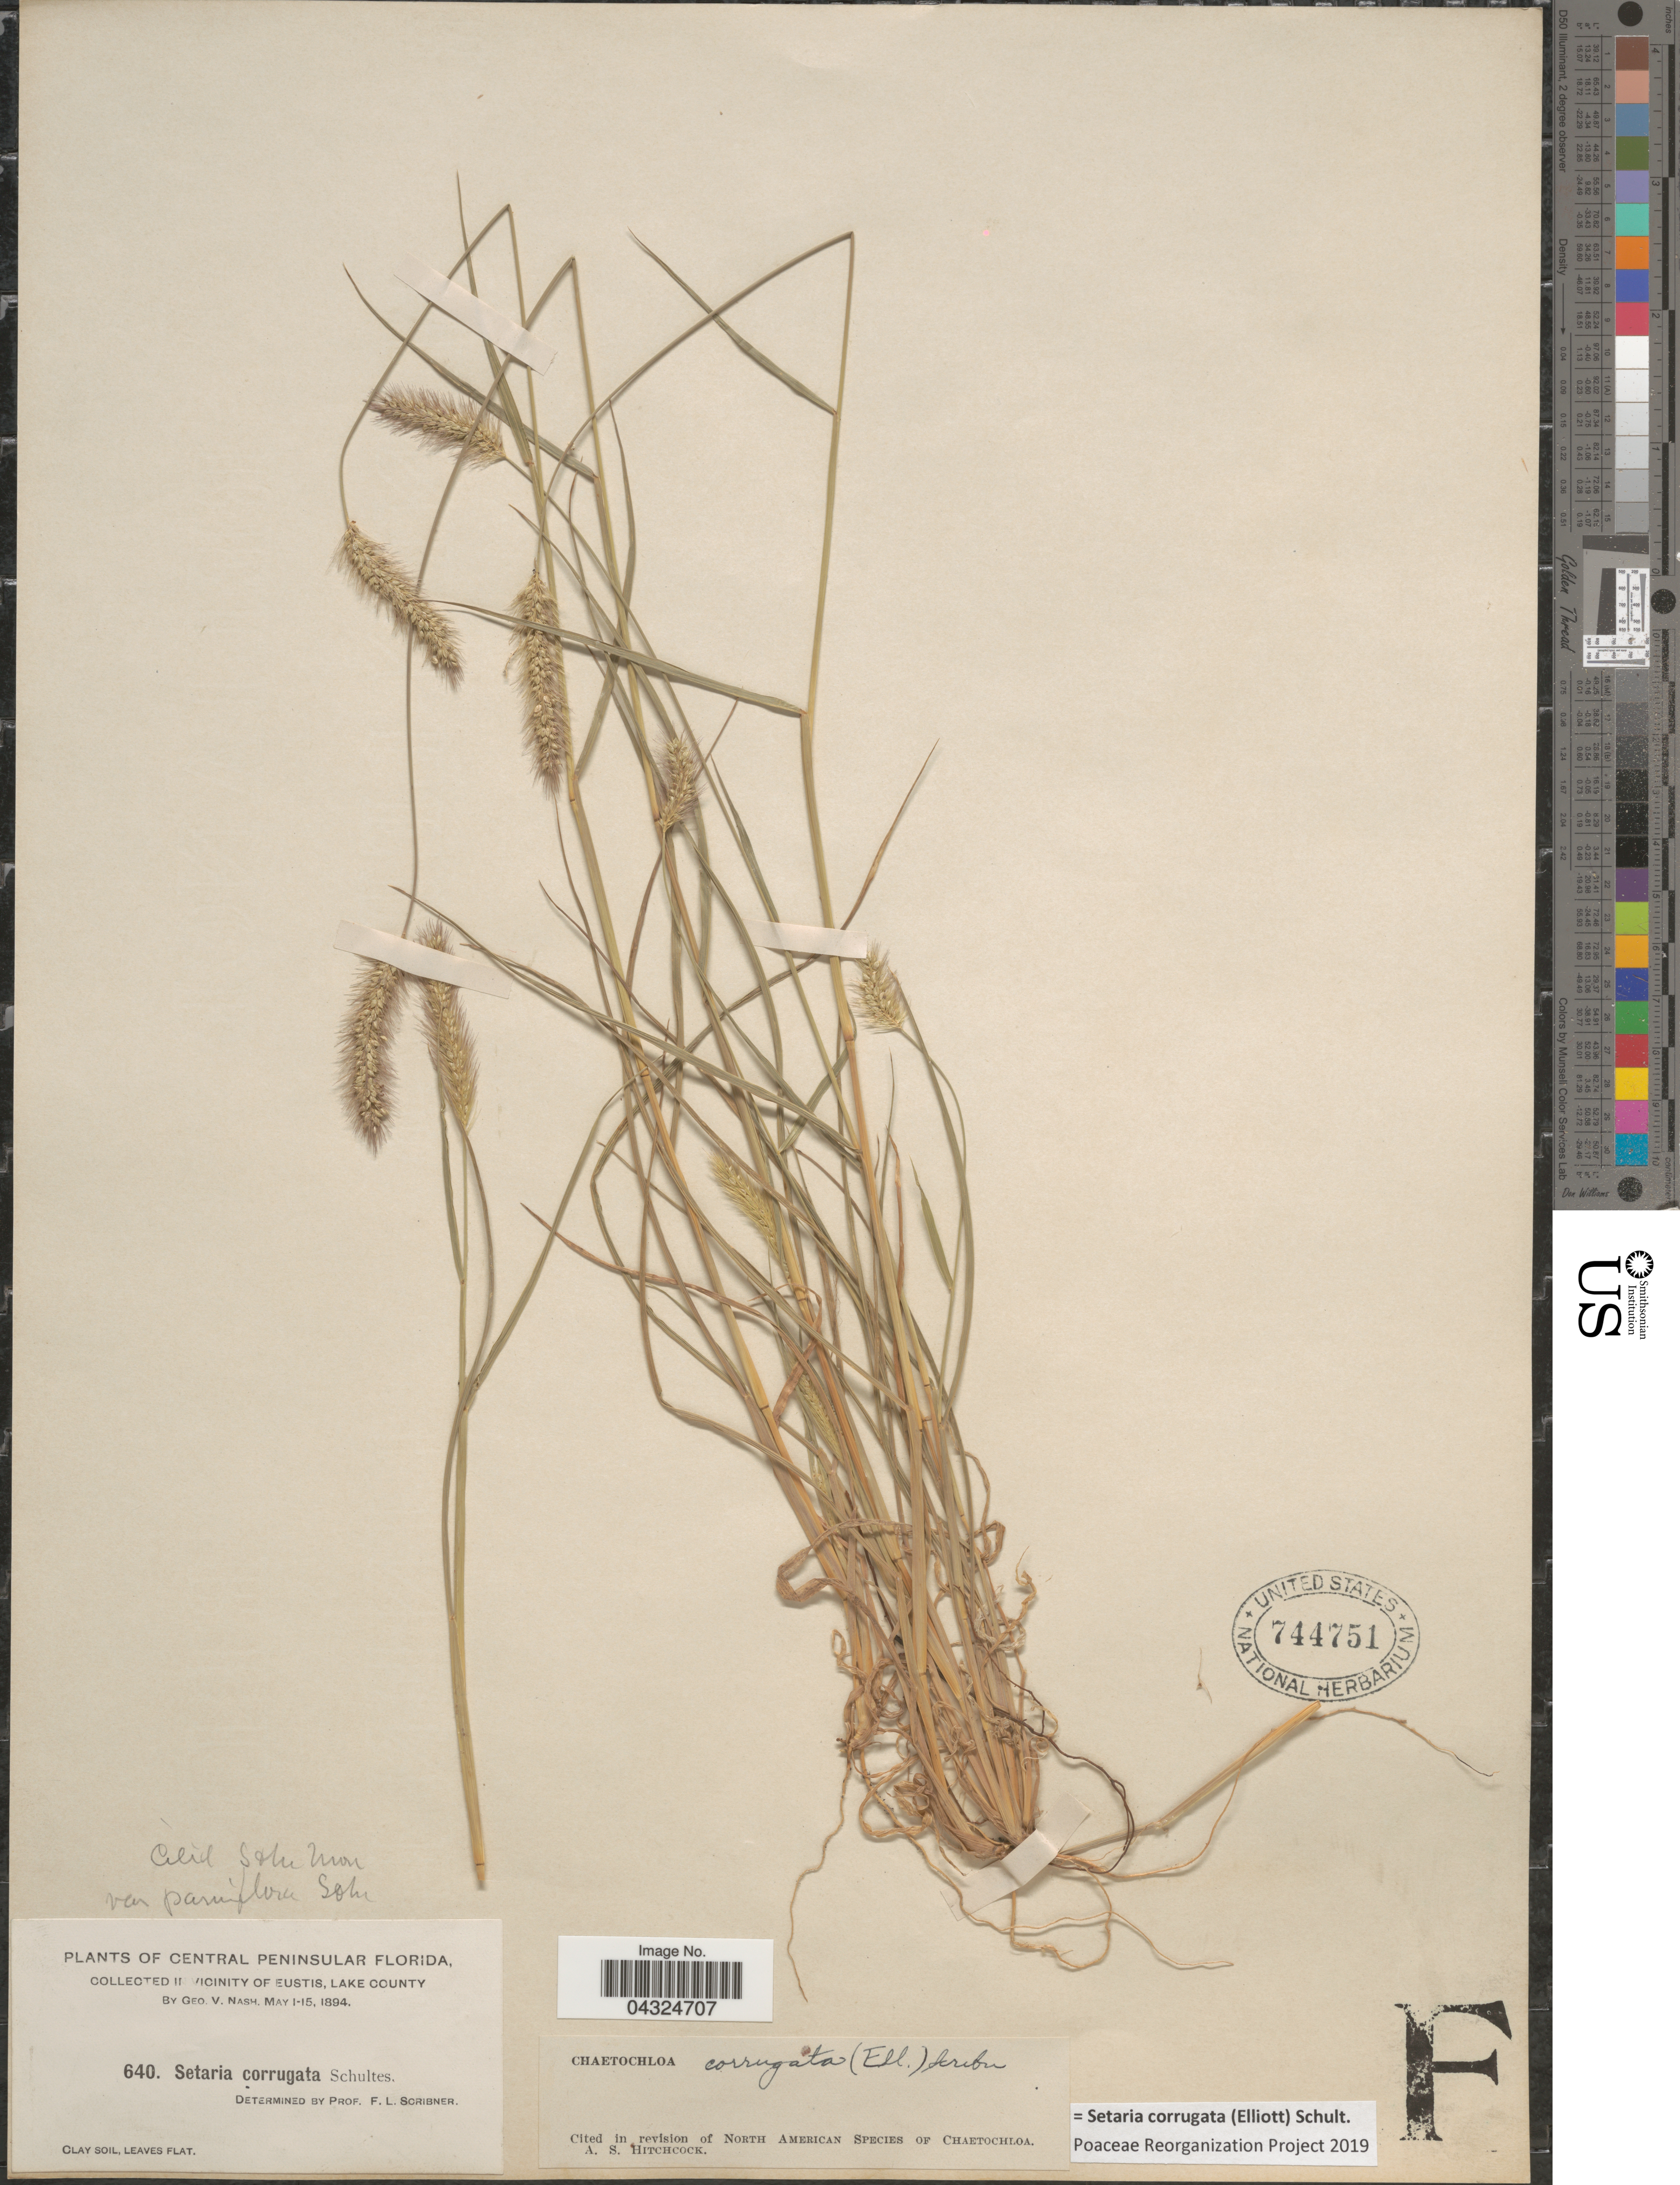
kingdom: Plantae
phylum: Tracheophyta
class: Liliopsida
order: Poales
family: Poaceae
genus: Setaria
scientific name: Setaria corrugata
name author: (Elliott) Schult.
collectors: G. V. Nash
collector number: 640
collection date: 1894-05-01/1894-05-15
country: United States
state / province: Florida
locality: Central Peninsular Florida. In vicinity of Eustis, Lake County.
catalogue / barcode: US 744751